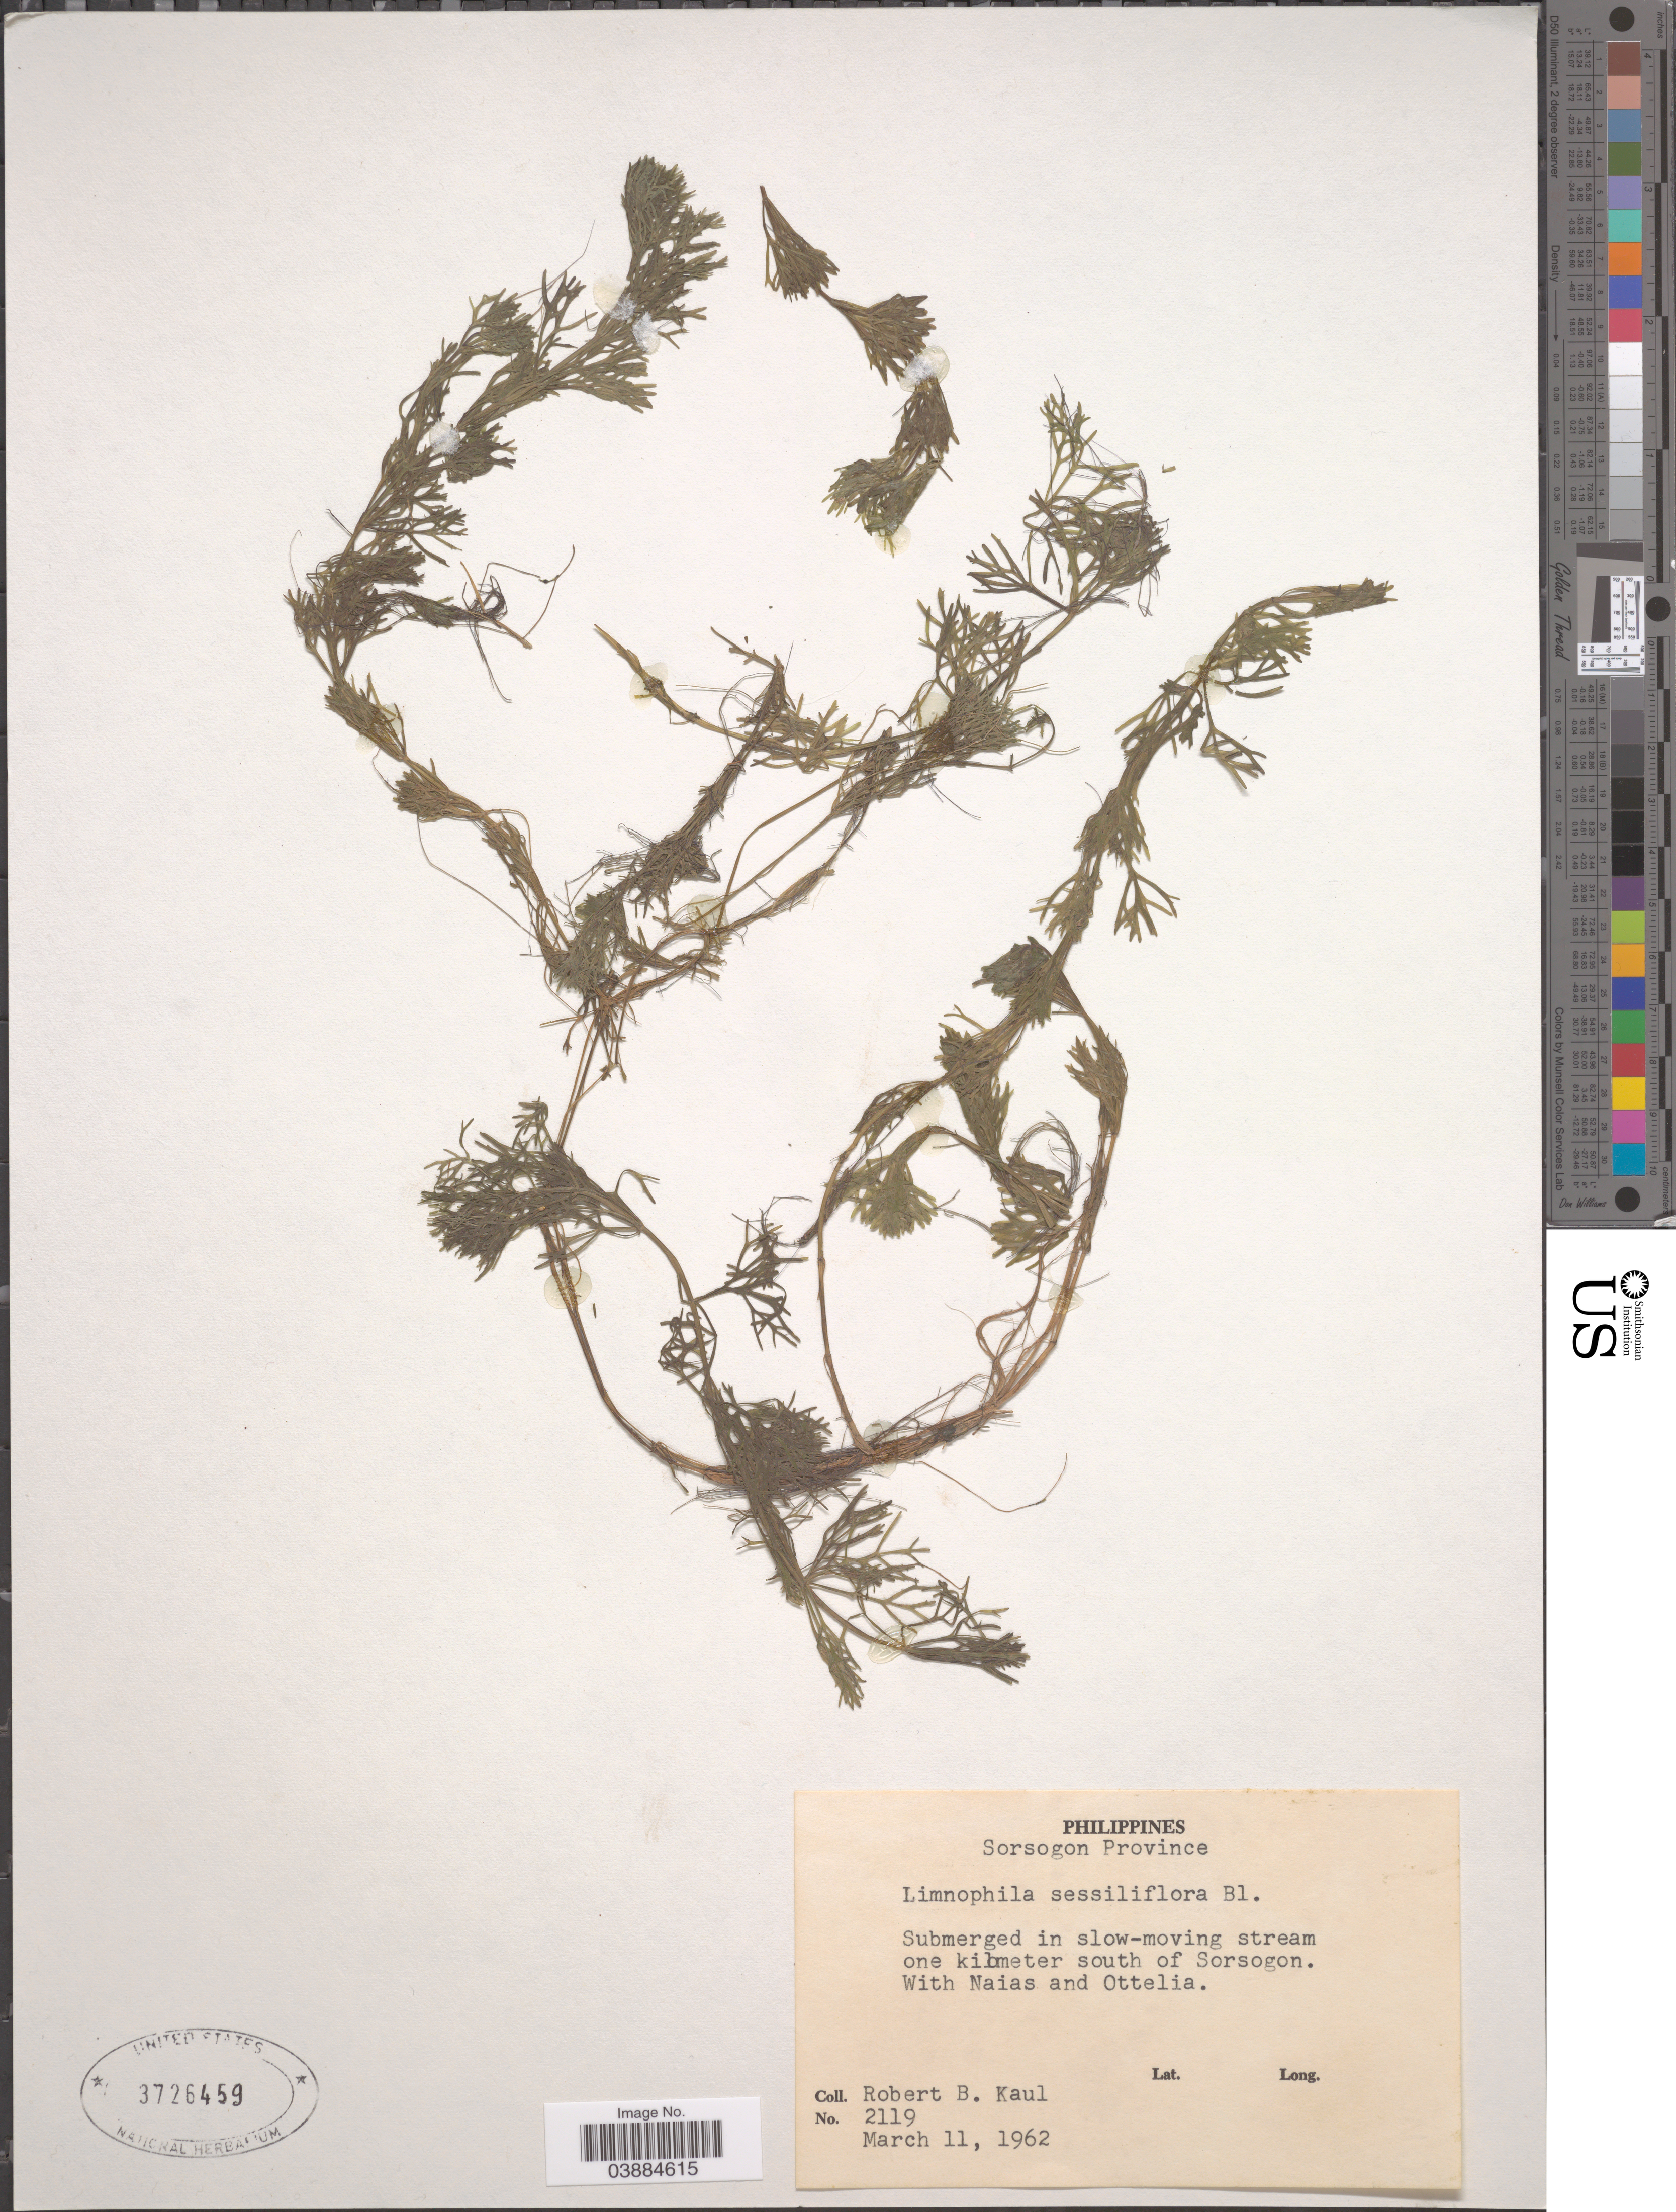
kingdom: Plantae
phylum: Tracheophyta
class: Magnoliopsida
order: Lamiales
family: Plantaginaceae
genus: Limnophila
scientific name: Limnophila sp.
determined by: Strong, Mark T., (BOT), Smithsonian Institution - National Museum of Natural History (UNITED STATES)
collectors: R. Kaul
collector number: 2119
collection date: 1962-03-11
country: Philippines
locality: Sorsogon Province. One kilometer south of Sorsogon.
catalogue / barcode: US 3726459